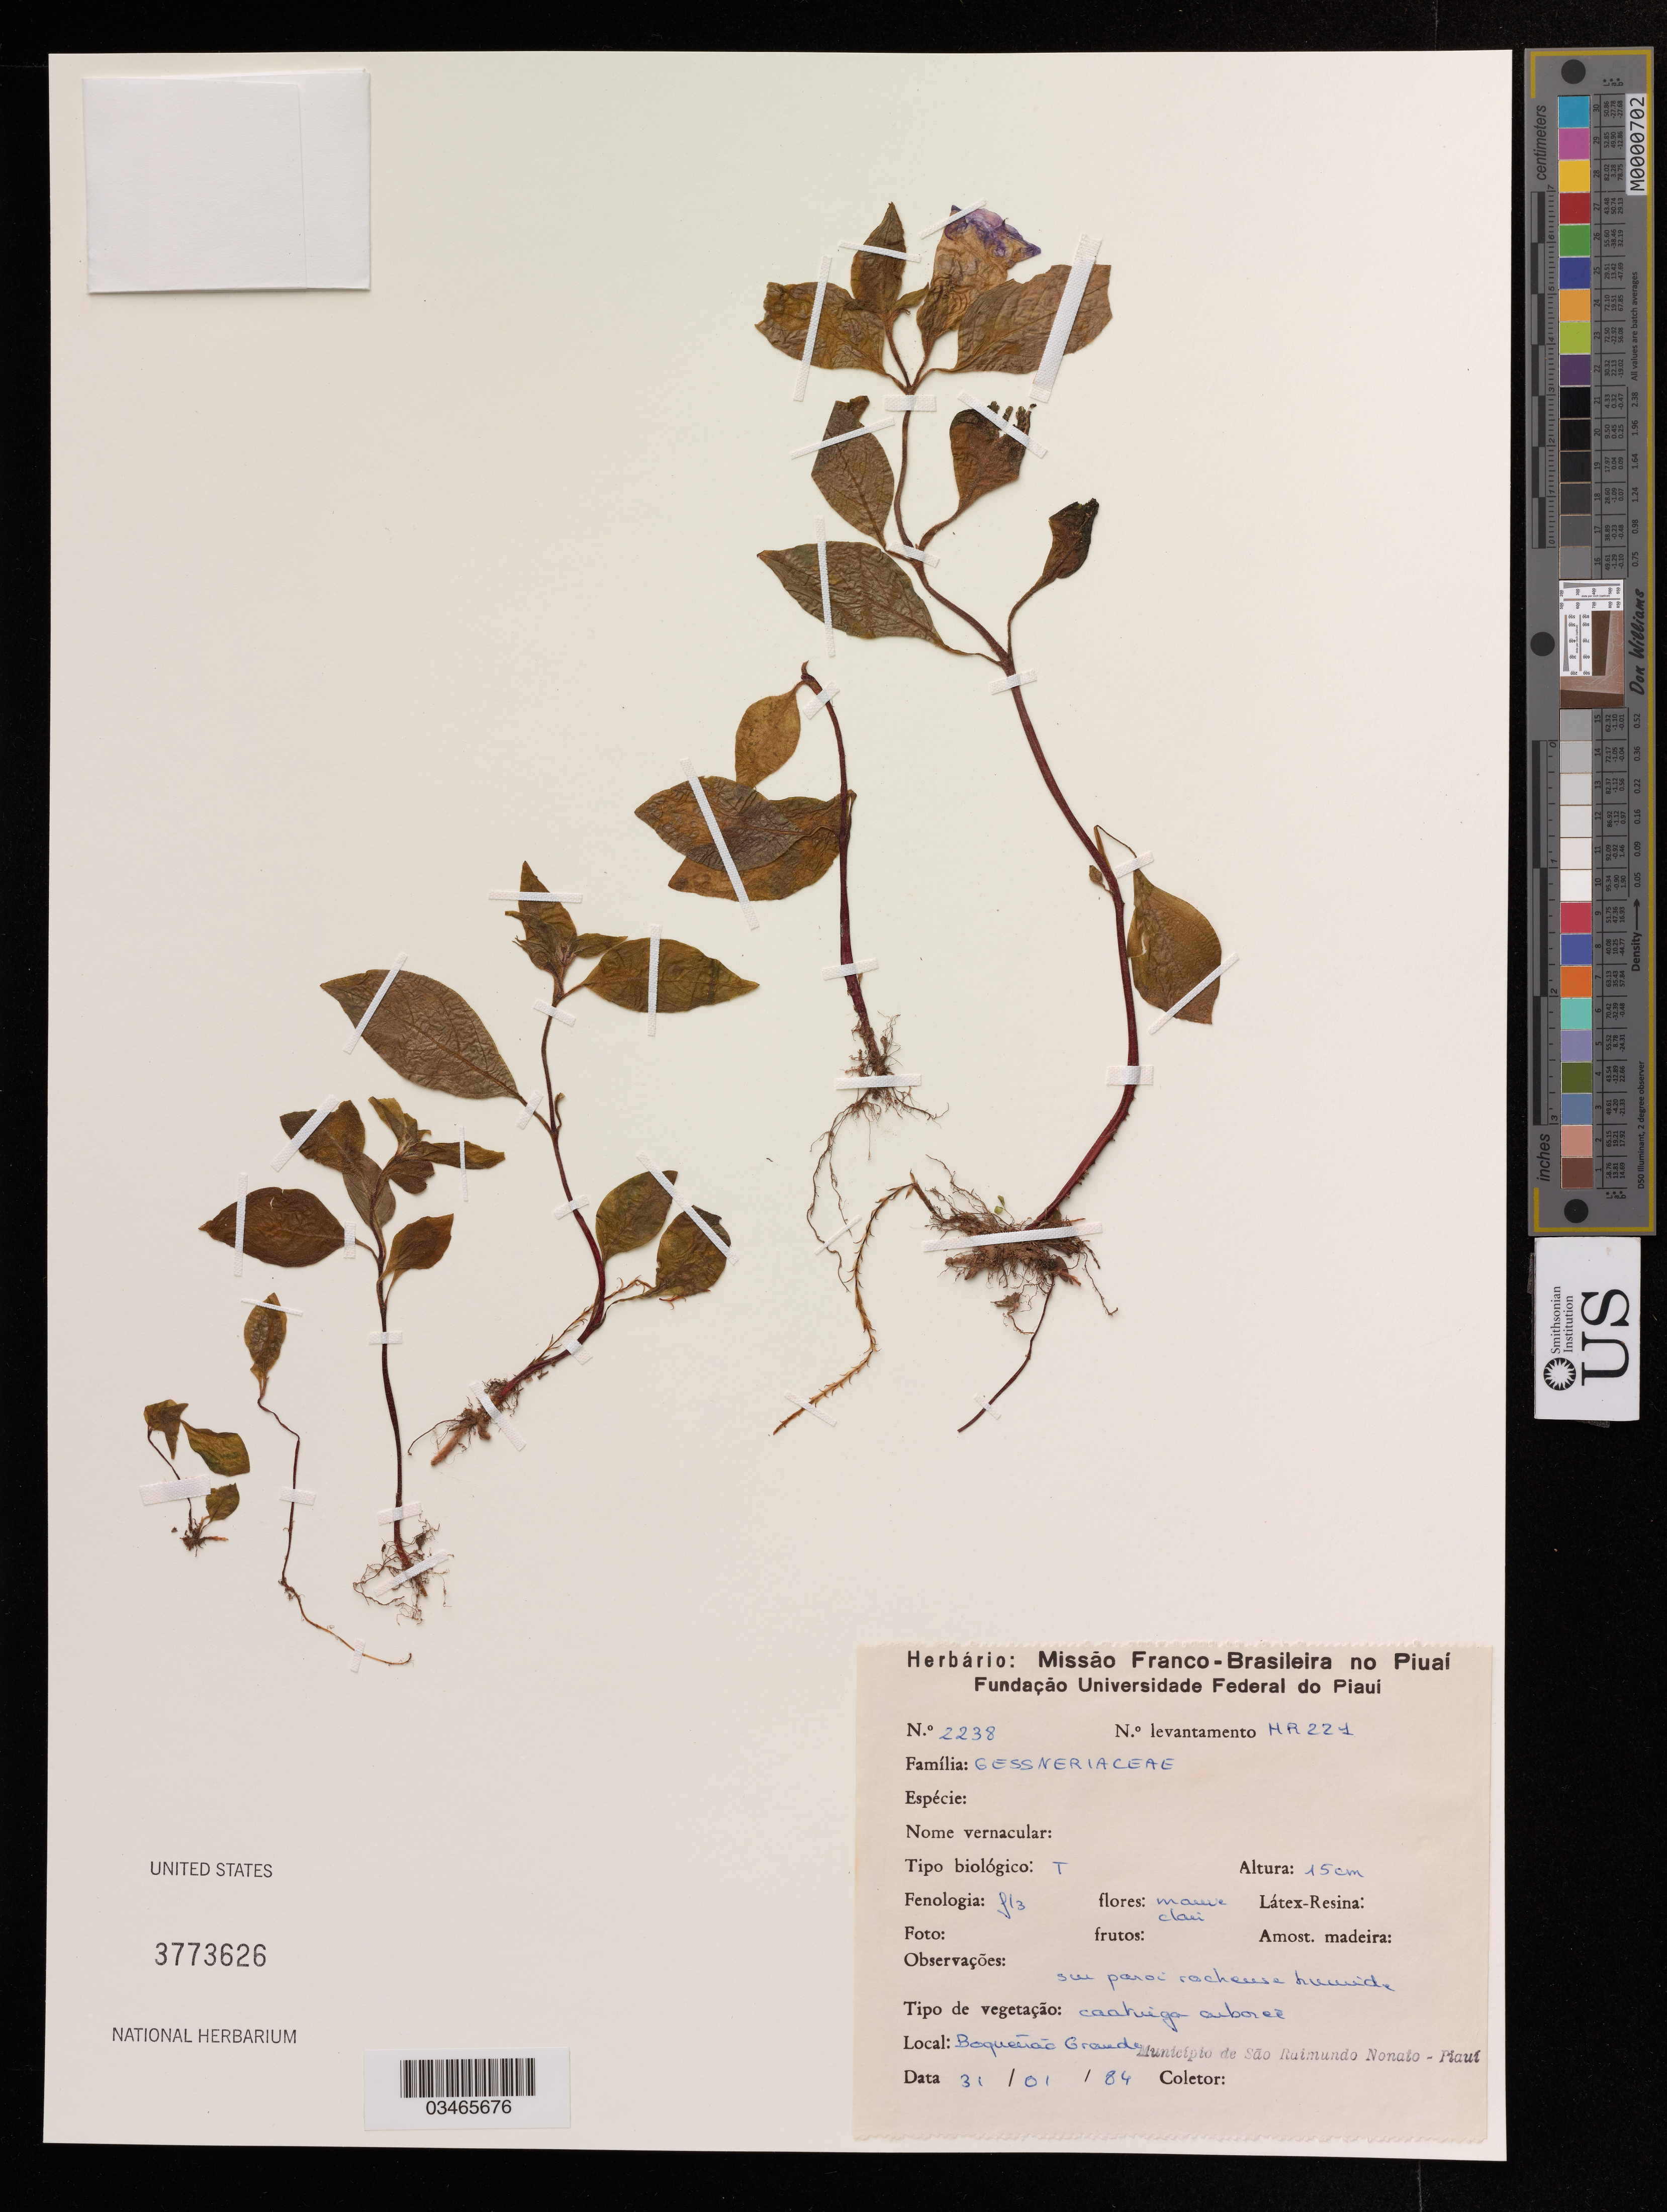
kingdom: Plantae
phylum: Tracheophyta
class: Magnoliopsida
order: Lamiales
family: Gesneriaceae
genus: Sphaerorrhiza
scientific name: Sphaerorrhiza sarmentiana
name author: (Gardner ex Hook.) Roalson & Boggan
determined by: Skog, Laurence E.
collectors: L. Emperaire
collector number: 2238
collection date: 1984-01-31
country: Brazil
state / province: Piauí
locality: Boquenac Grand Municipio of Sao Ruimundo Nonato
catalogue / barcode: US 3773626